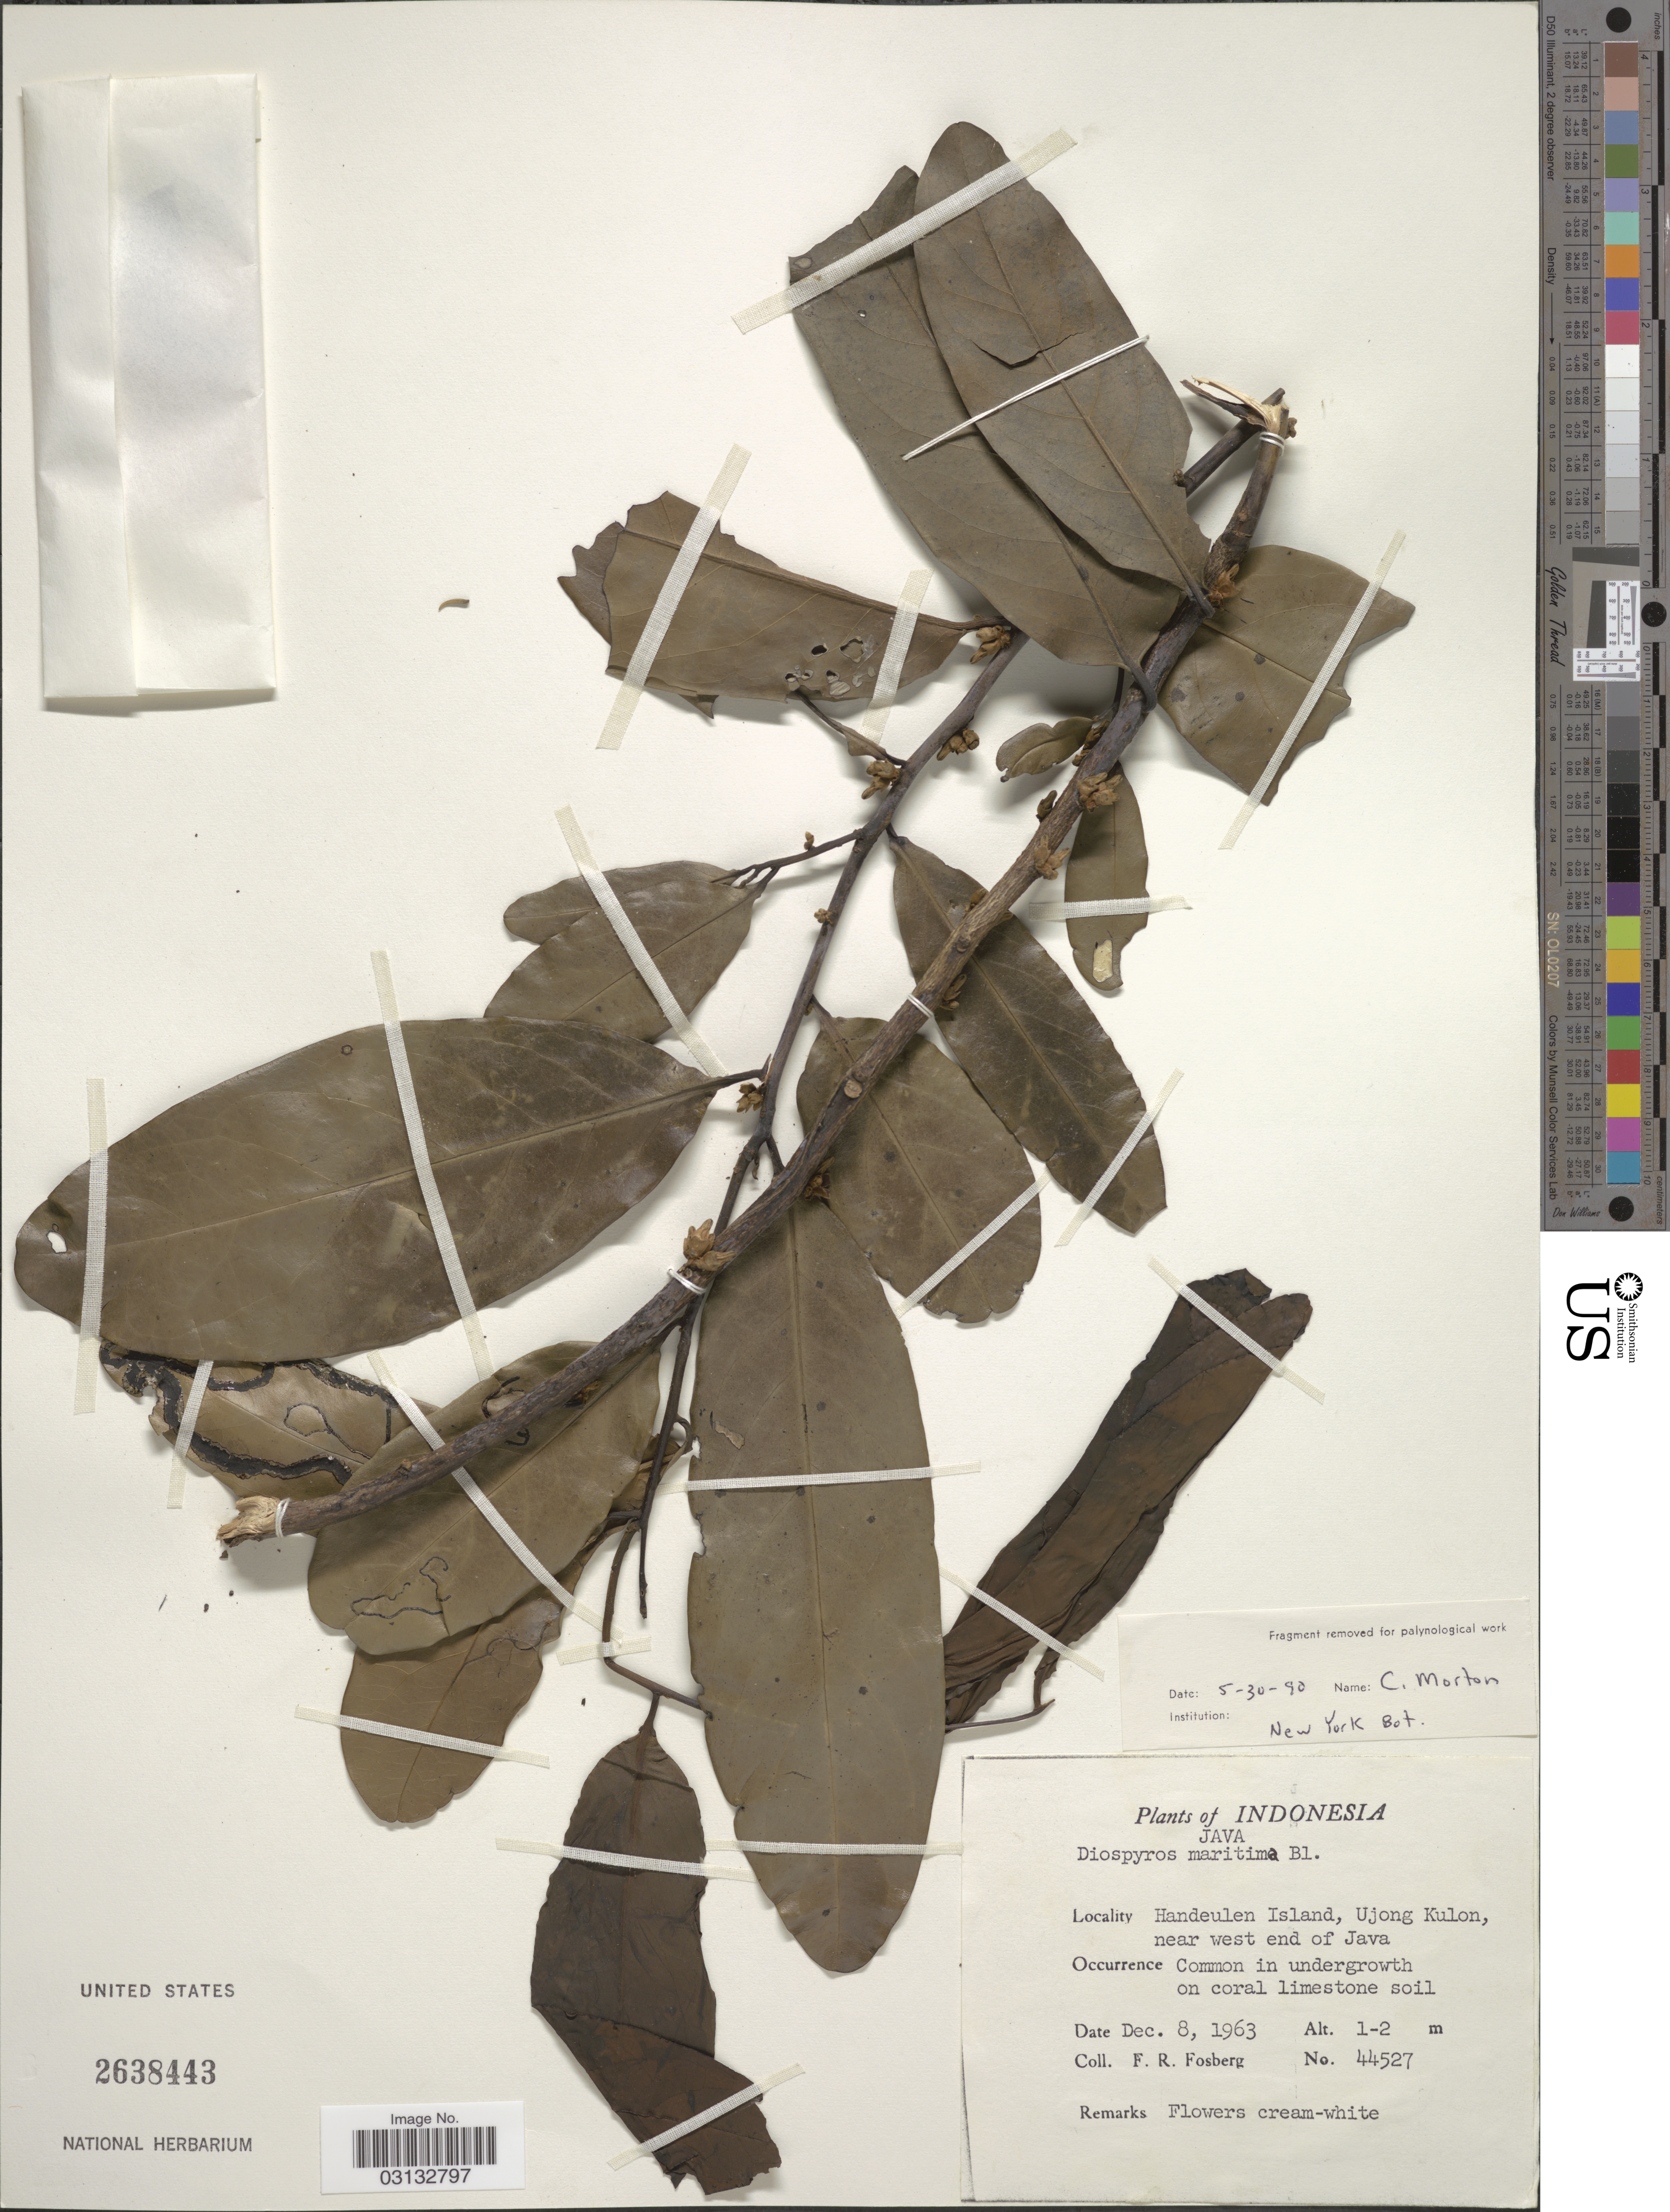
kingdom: Plantae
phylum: Tracheophyta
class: Magnoliopsida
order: Ericales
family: Ebenaceae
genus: Diospyros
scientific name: Diospyros maritima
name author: Blume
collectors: F. R. Fosberg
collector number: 44527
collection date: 1963-12-08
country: Indonesia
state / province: Java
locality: Handeulen Island, Ujong Kulon, near west end of Java.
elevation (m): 1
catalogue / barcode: US 2638443